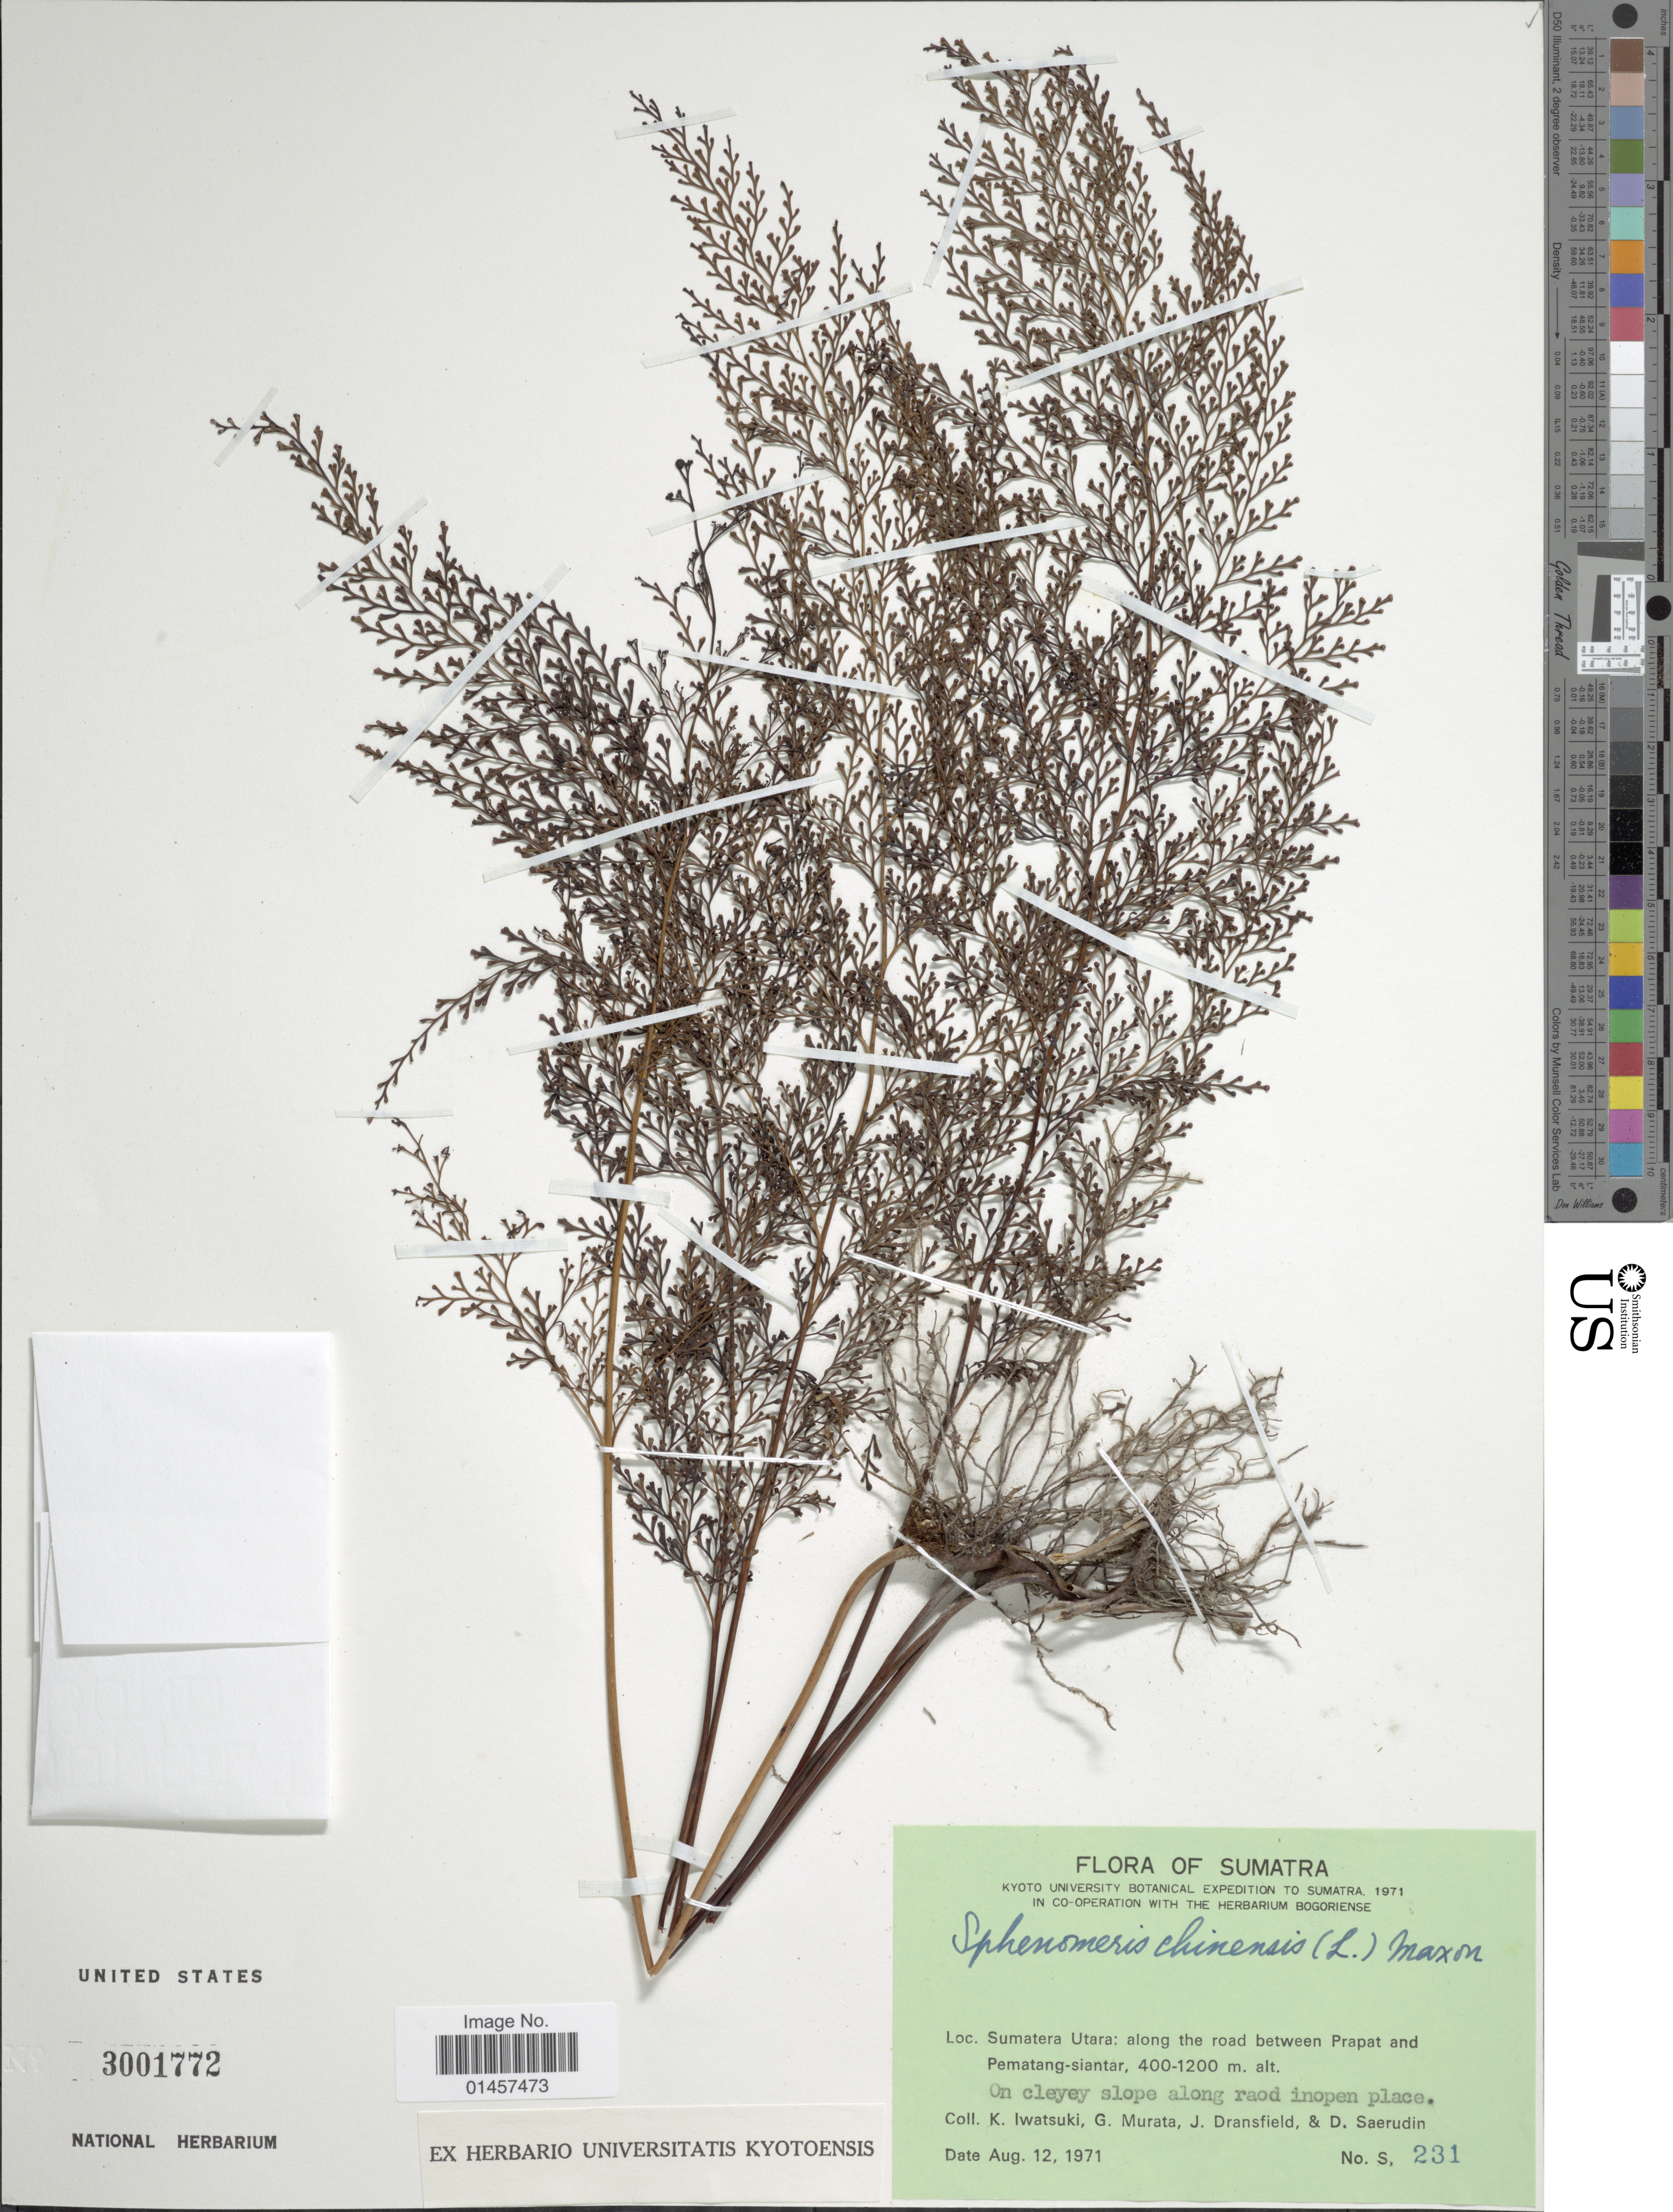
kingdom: Plantae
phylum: Tracheophyta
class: Polypodiopsida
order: Polypodiales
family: Lindsaeaceae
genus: Sphenomeris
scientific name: Sphenomeris chinensis var. divaricata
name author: (Christ) K.U. Kramer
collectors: K. Iwatsuki, G. Murata, J. Dransfield & D. Saerudin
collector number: S231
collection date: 1971-08-12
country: Indonesia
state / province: Sumatra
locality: Sumatera Utara: along the road between Prapat and Pematang-siantar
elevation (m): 400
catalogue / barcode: US 3001772